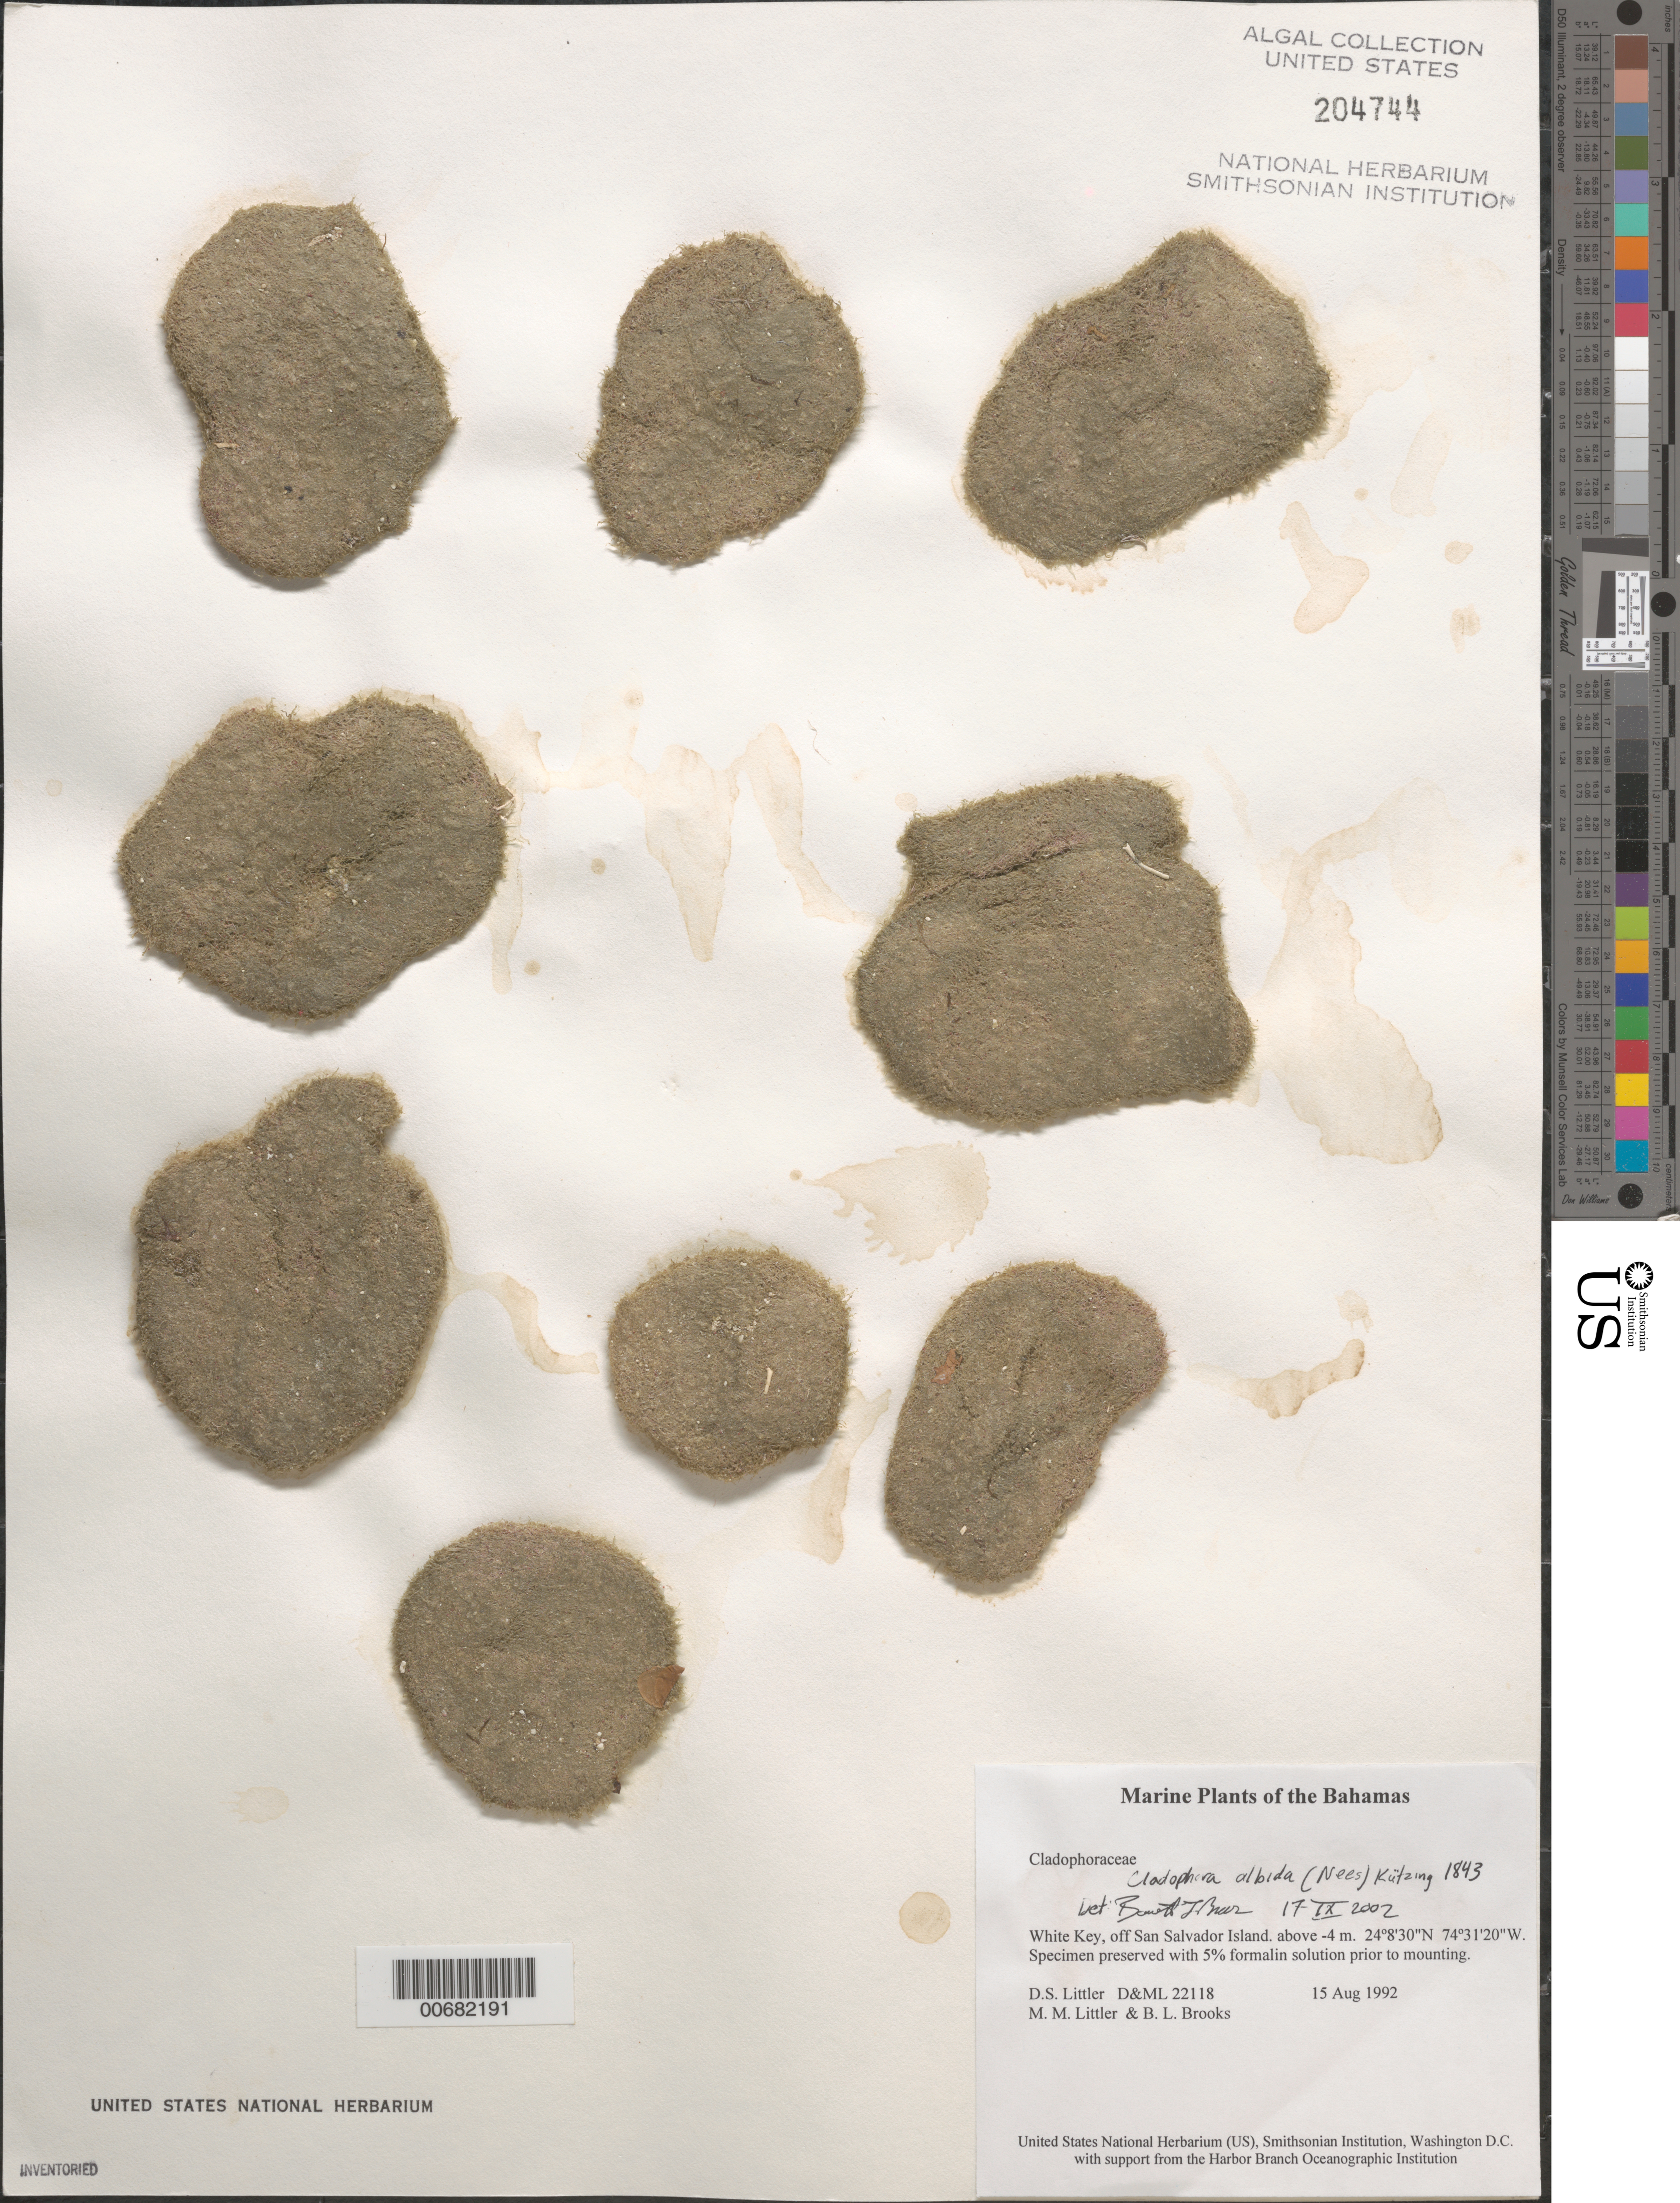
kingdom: Plantae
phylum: Chlorophyta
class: Ulvophyceae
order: Cladophorales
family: Cladophoraceae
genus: Cladophora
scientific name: Cladophora albida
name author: (Nees) Kütz.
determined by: Brooks, B. L., (BOT), Smithsonian Institution - National Museum of Natural History (UNITED STATES)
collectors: D. S. Littler, M. M. Littler & B. Brooks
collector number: D&ML 22118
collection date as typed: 15 Aug 1992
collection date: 1992-08-15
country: Bahamas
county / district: San Salvador District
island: White Key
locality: Off San Salvador Island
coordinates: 24 8' 30" N, 74 31' 20" W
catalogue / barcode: US 204744